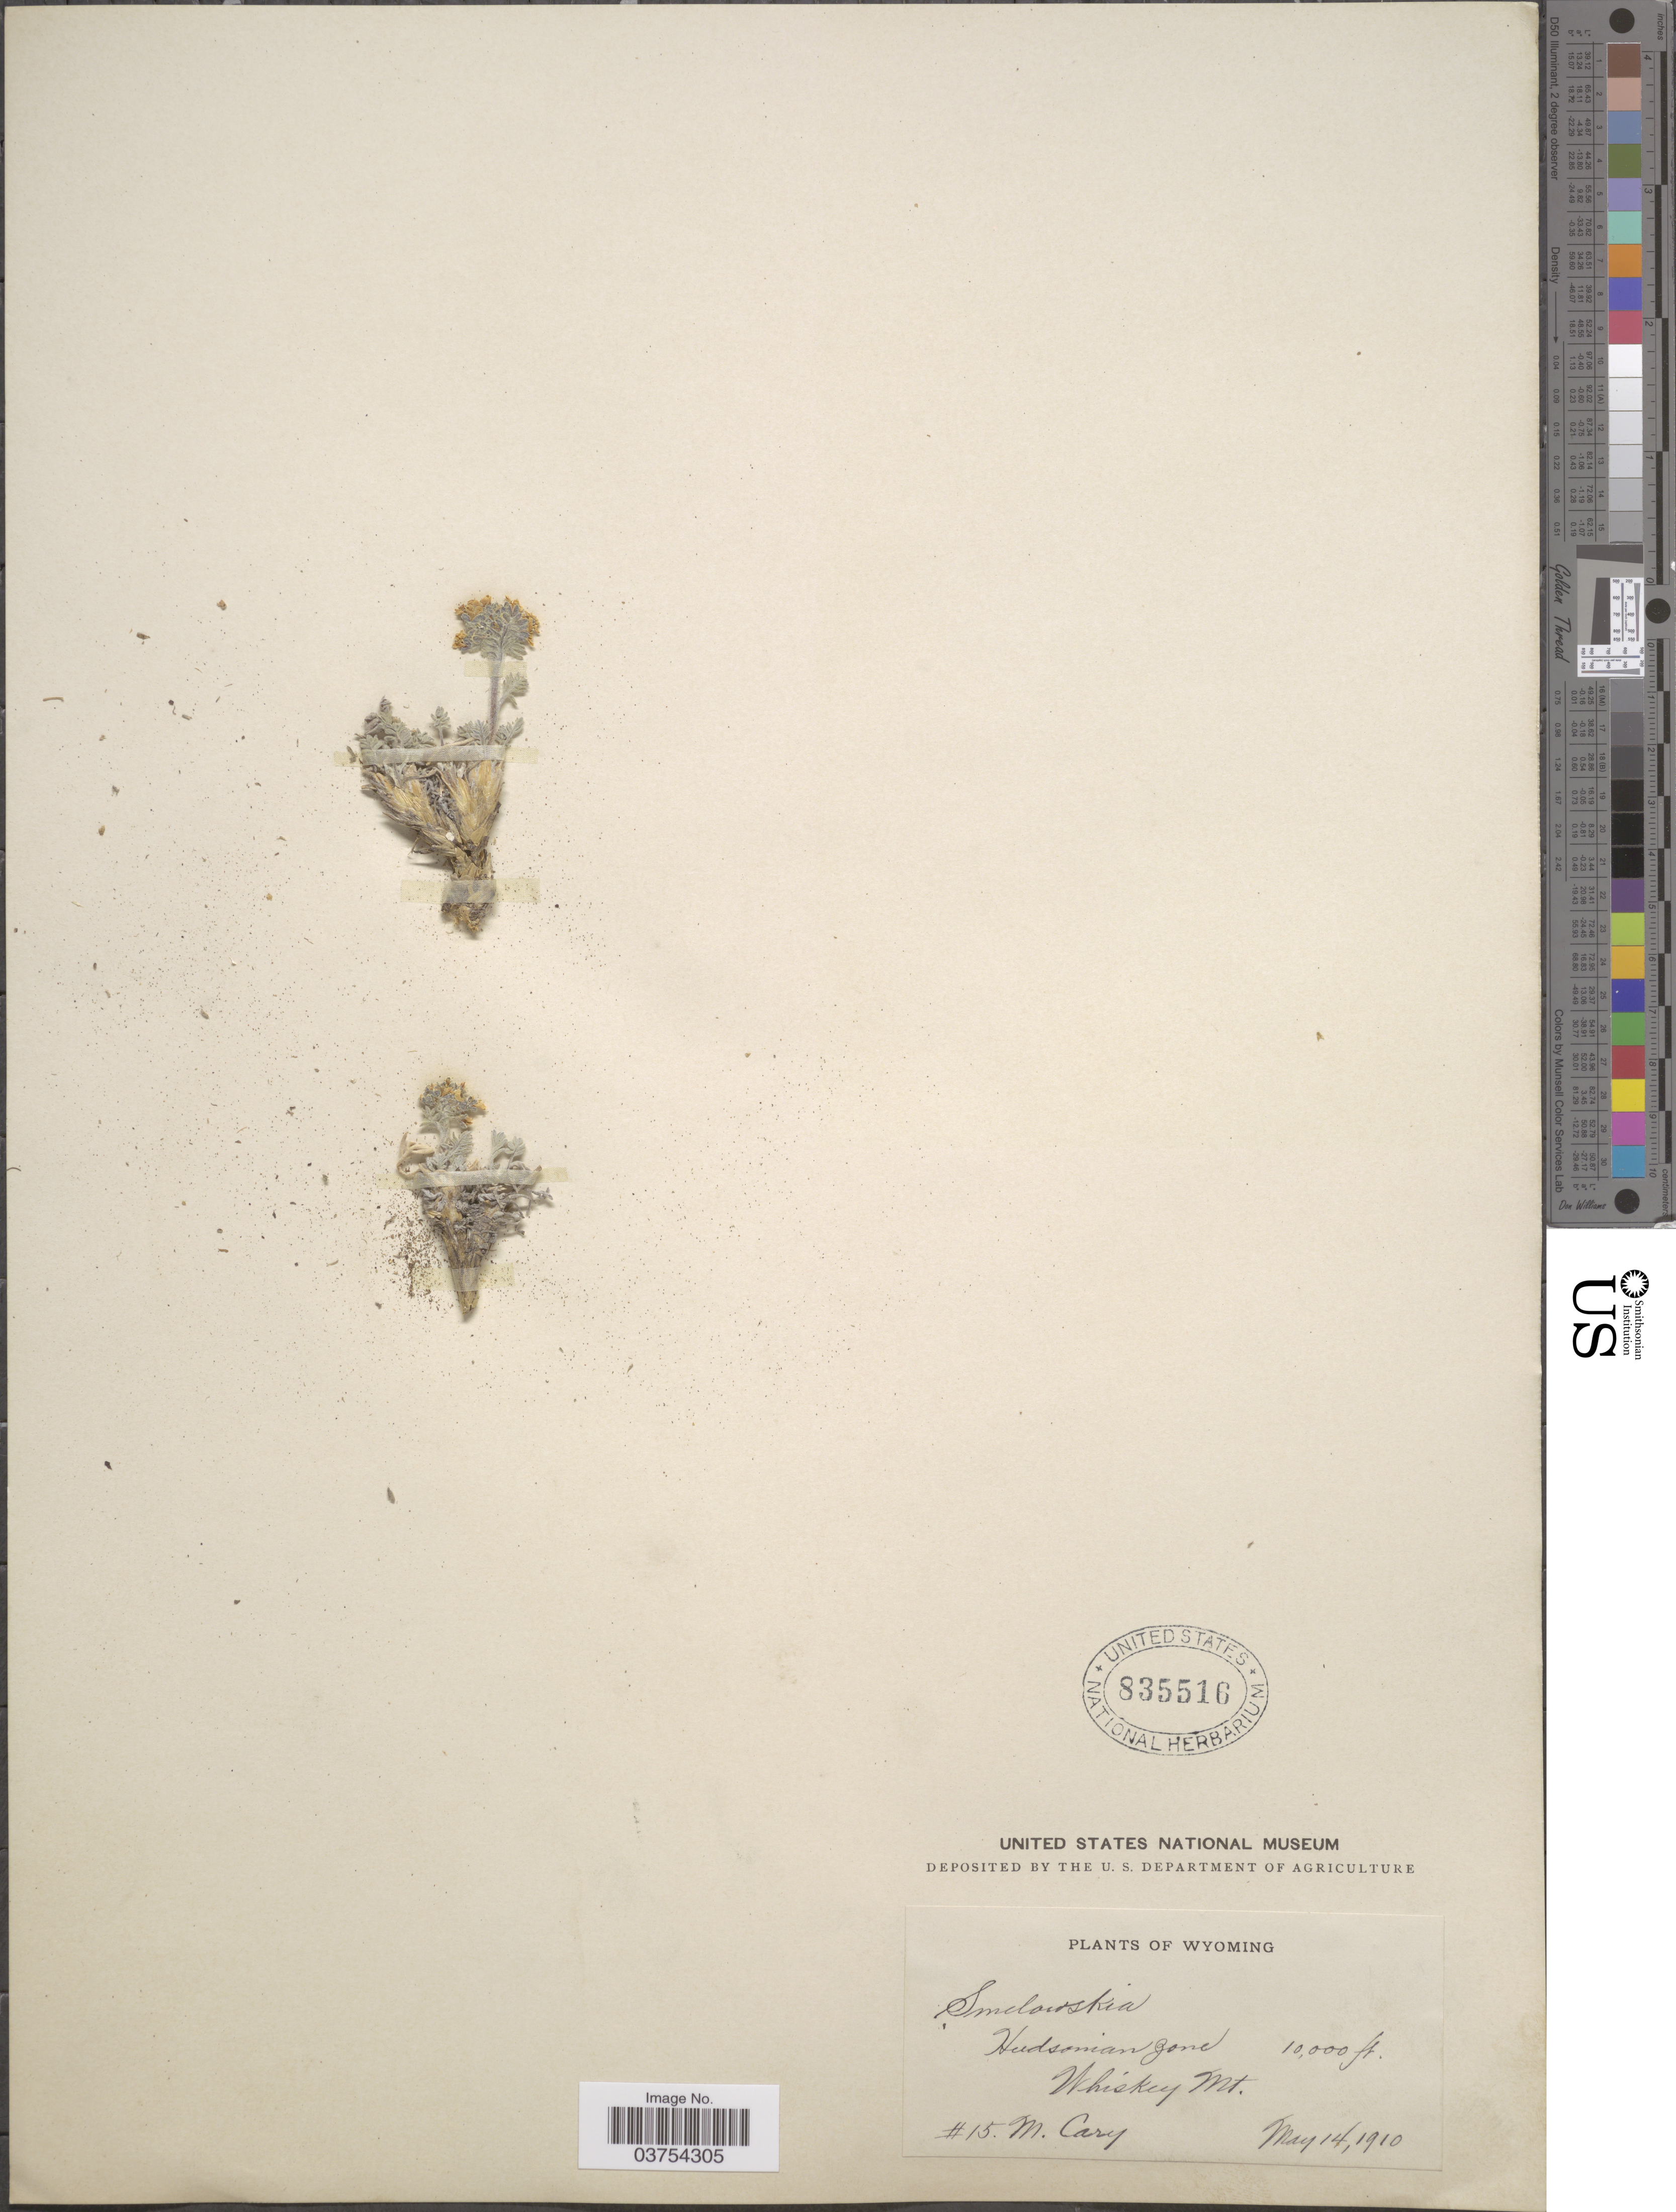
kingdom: Plantae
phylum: Tracheophyta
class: Magnoliopsida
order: Brassicales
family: Brassicaceae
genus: Smelowskia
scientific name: Smelowskia calycina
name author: (Stephan) C.A. Mey.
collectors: M. Cary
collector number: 15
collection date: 1910-05-14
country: United States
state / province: Wyoming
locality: Hudsonian Zone. Whiskey Mt.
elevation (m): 3048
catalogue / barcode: US 835516